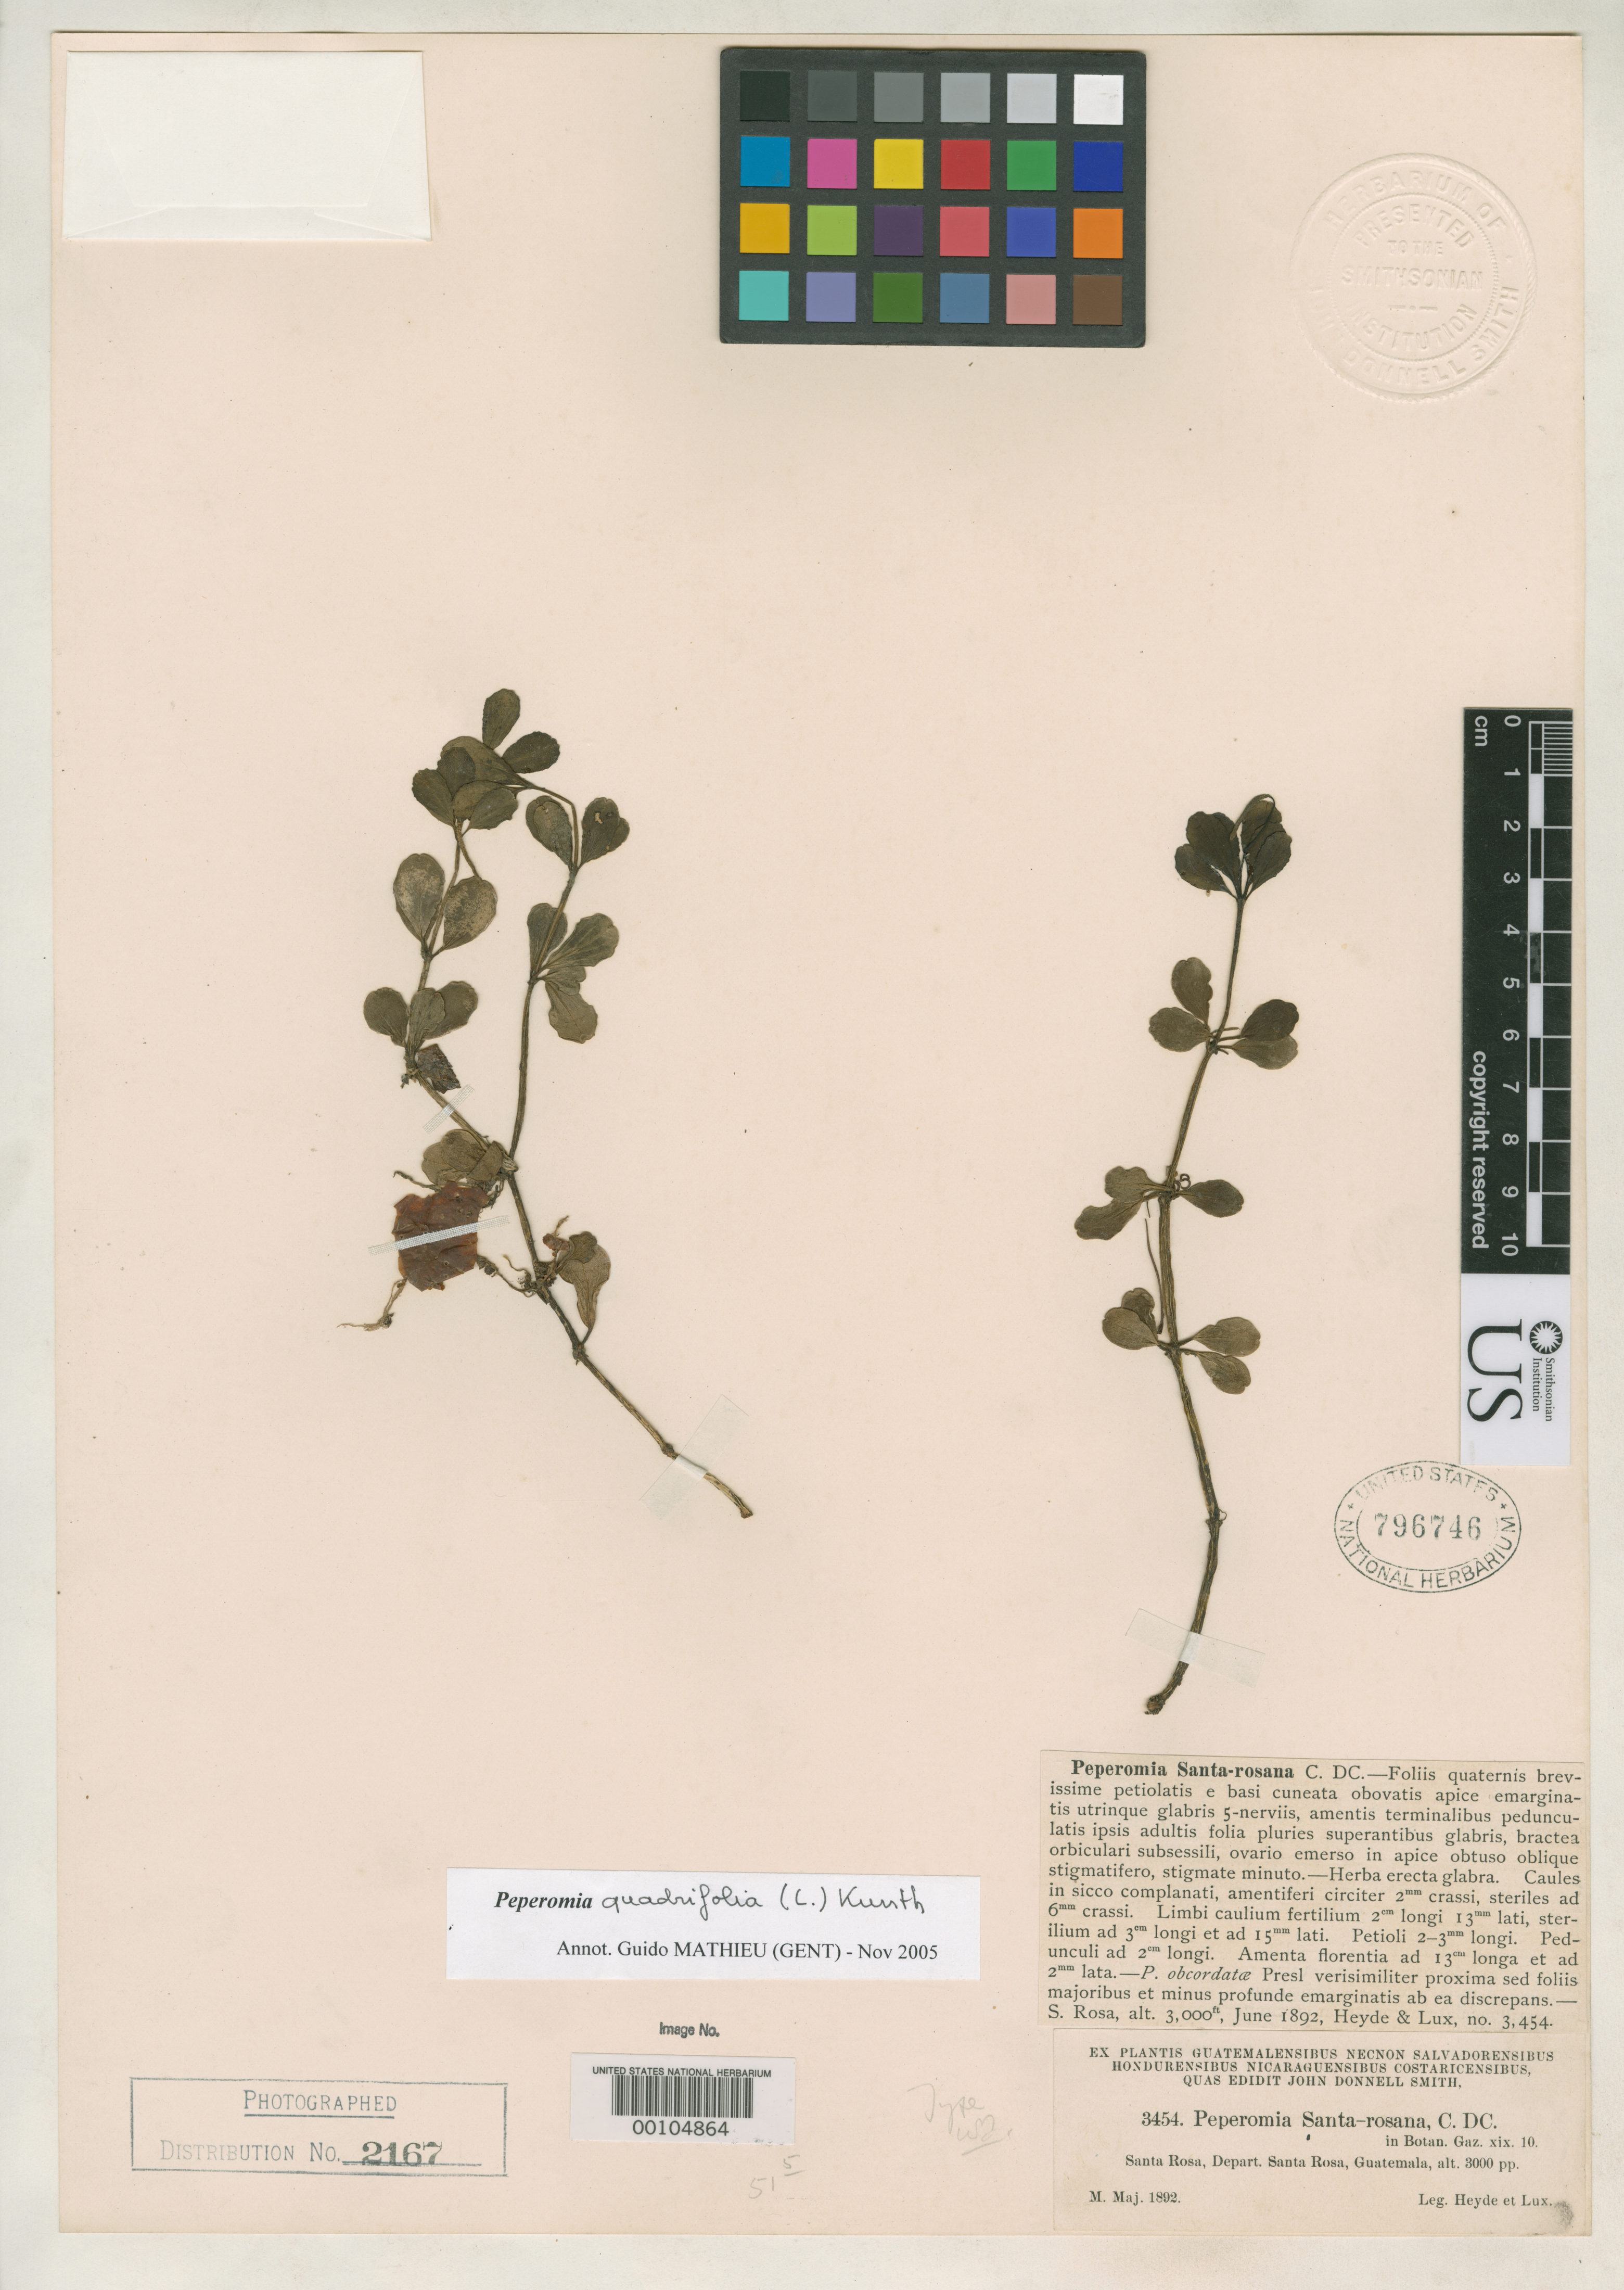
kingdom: Plantae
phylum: Tracheophyta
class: Magnoliopsida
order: Piperales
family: Piperaceae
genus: Peperomia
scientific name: Peperomia santa-rosana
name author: C. DC.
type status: Isotype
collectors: E. T. Heyde & E. Lux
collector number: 3454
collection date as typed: Jun 1892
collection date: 1892-06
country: Guatemala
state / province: Santa Rosa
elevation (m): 914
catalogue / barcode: US 796746